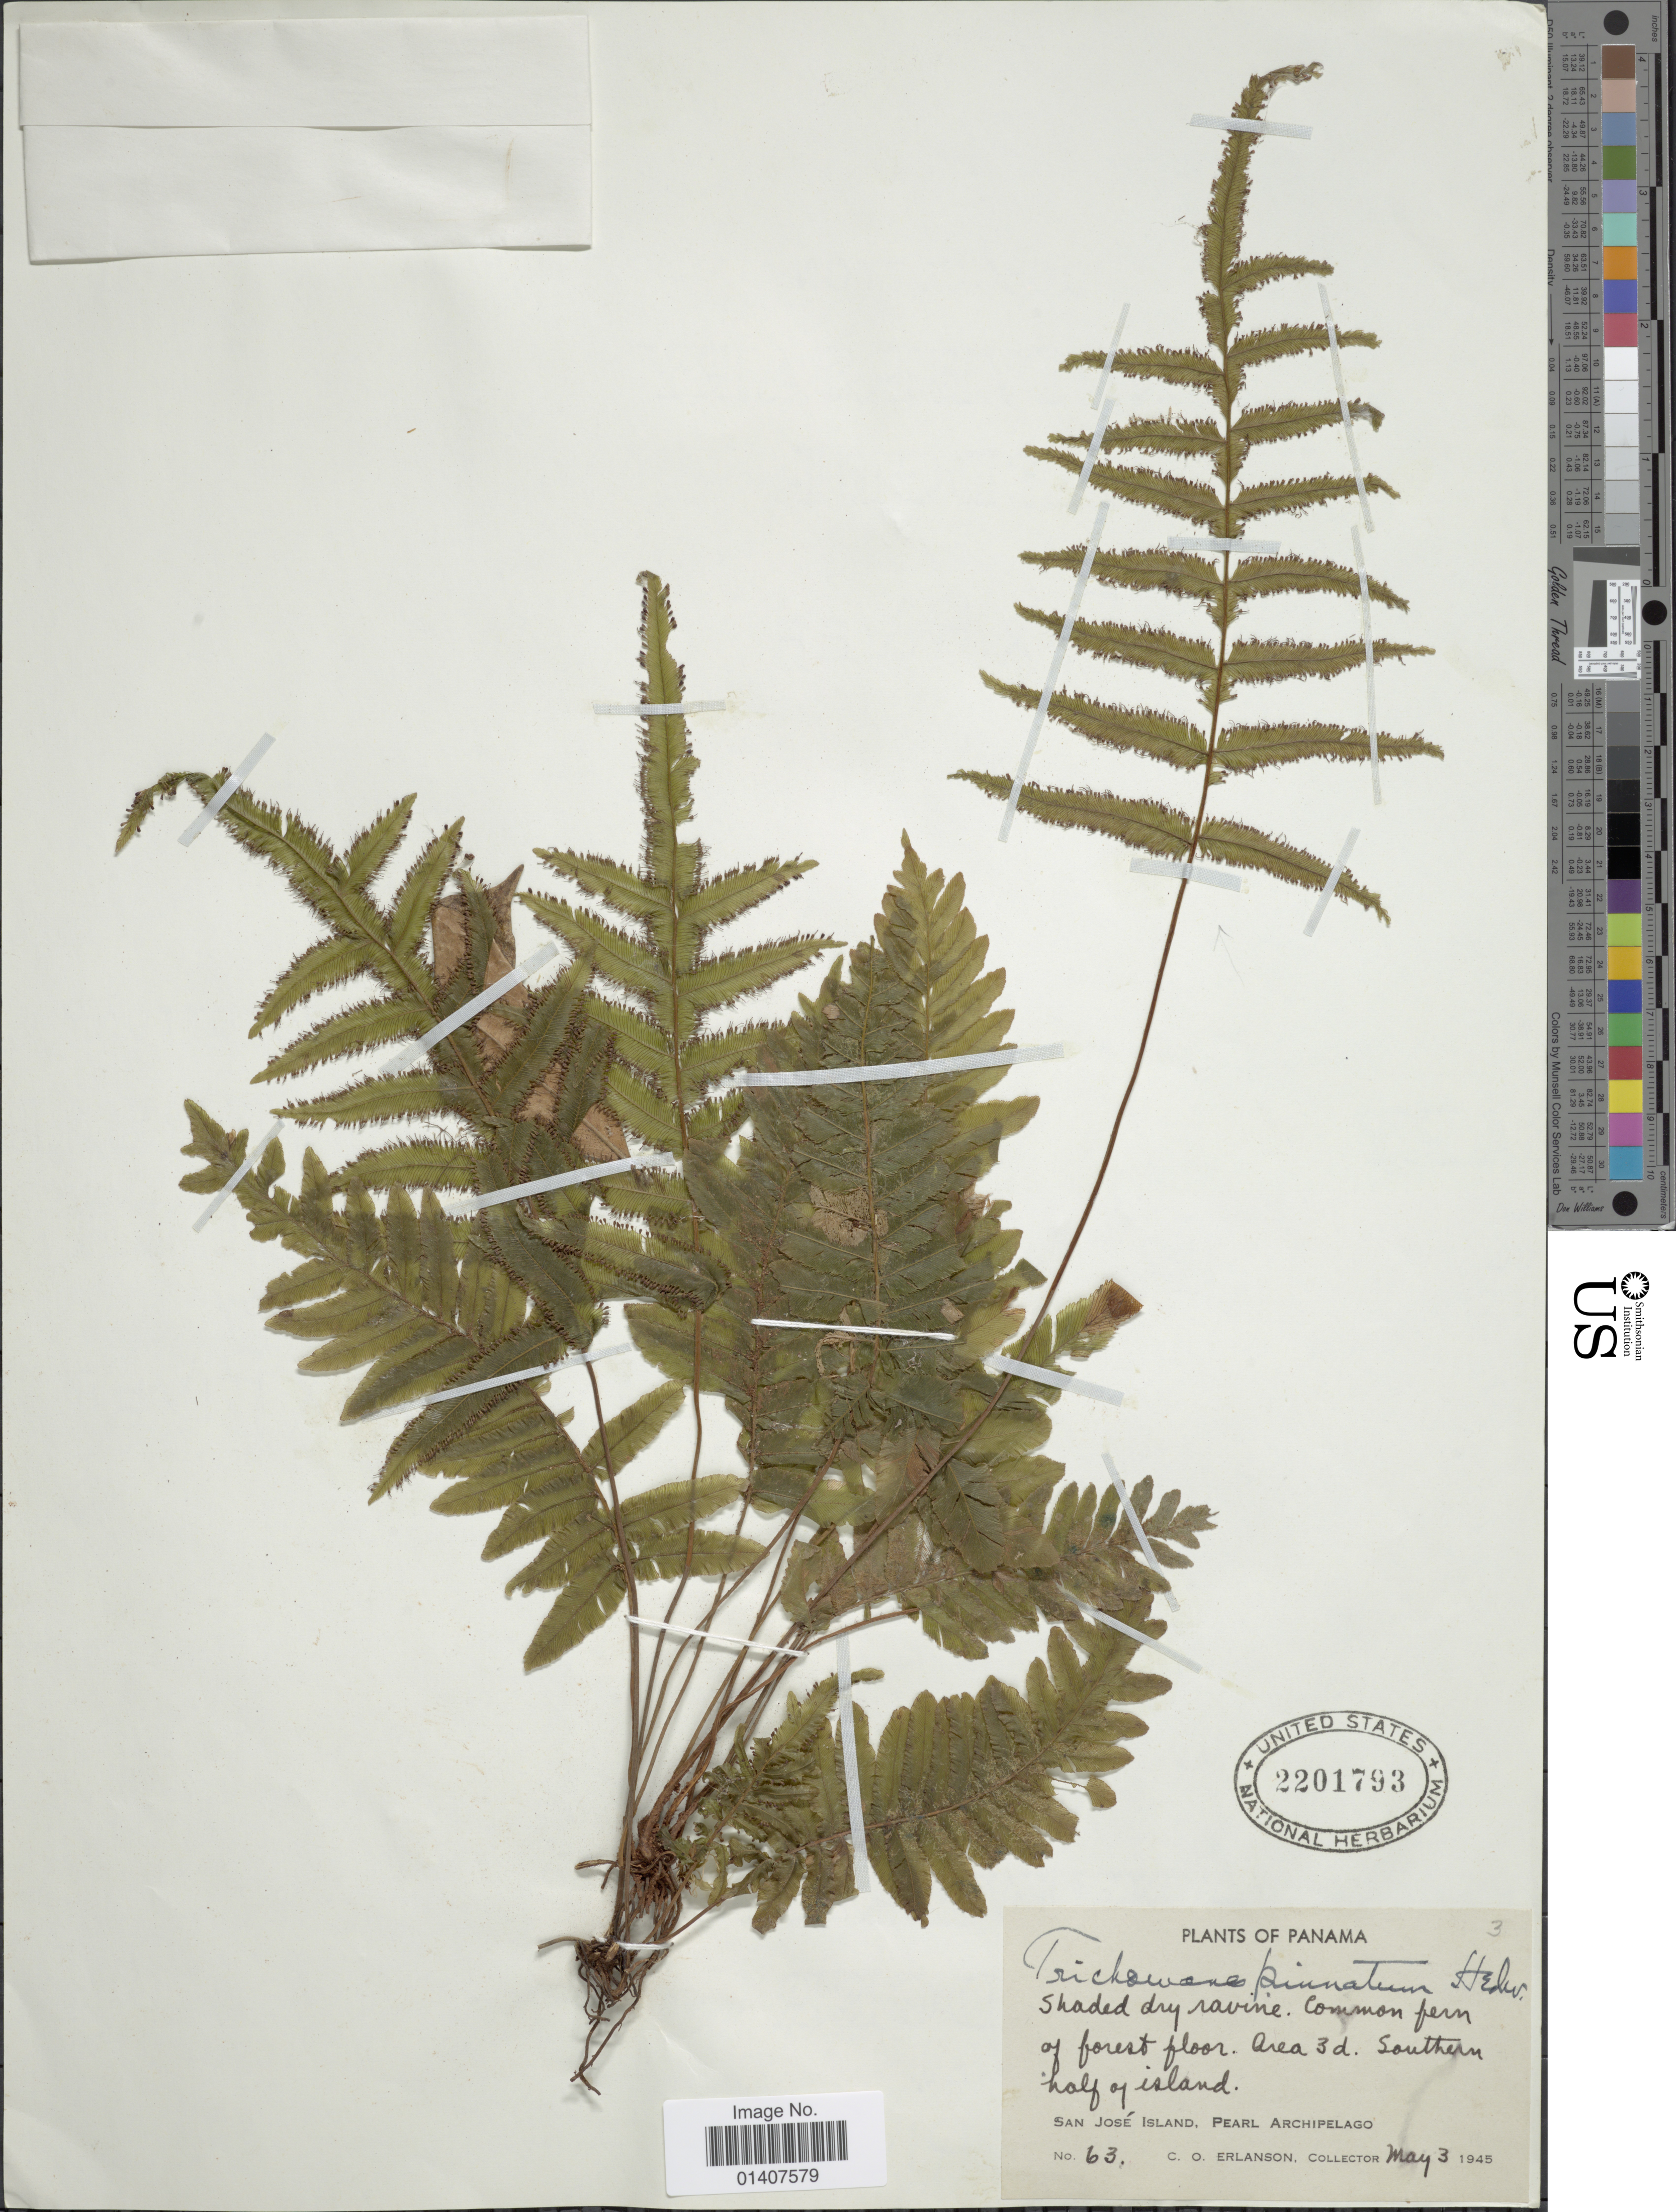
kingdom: Plantae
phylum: Tracheophyta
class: Polypodiopsida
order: Hymenophyllales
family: Hymenophyllaceae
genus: Trichomanes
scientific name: Trichomanes pinnatum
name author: Hedw.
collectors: C. O. Erlanson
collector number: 63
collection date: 1945-05-03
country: Panama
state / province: Panamá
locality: Area 3d. southern half of Island, San José Island, Pearl Archipelago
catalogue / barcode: US 2201793